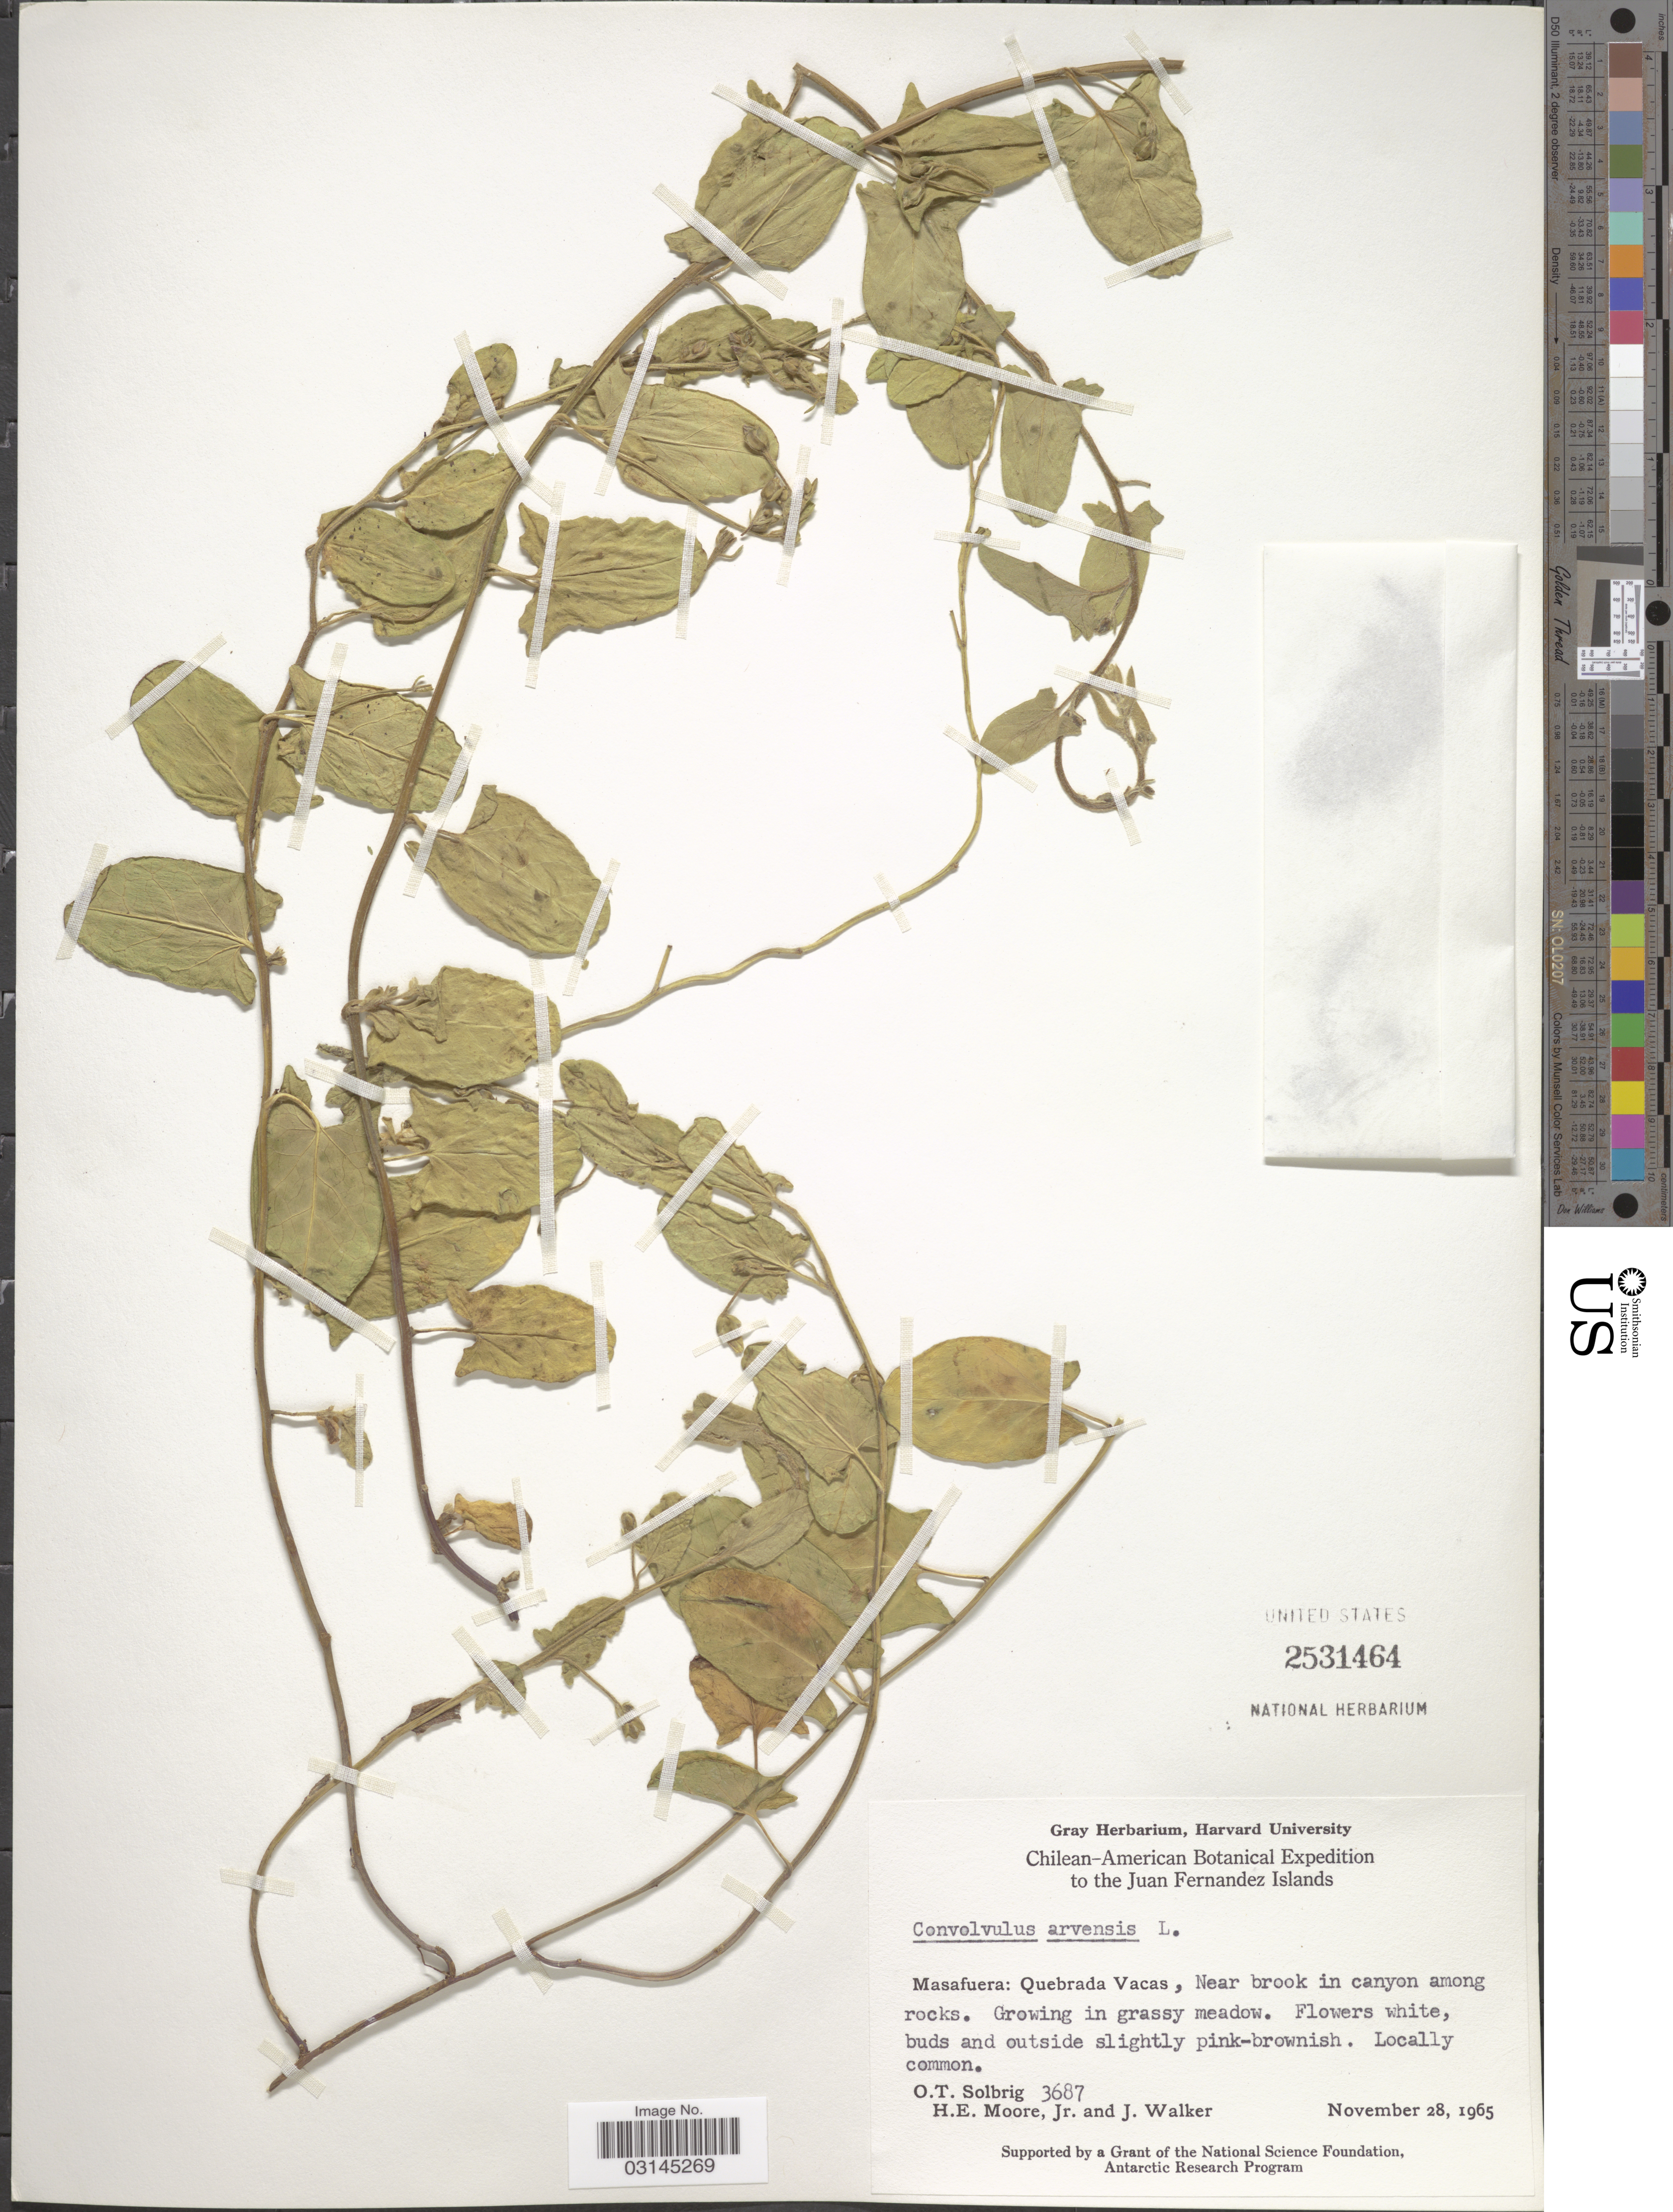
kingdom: Plantae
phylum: Tracheophyta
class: Magnoliopsida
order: Solanales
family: Convolvulaceae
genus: Convolvulus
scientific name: Convolvulus arvensis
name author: L.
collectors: O. T. Solbrig, H. Moore & J. Walker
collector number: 3687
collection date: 1965-11-28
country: Chile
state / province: Valparaíso (V)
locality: The Juan Fernandez Islands, Masafuera: Quebrada Vacas, Near brook in canyon among rocks.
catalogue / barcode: US 2531464